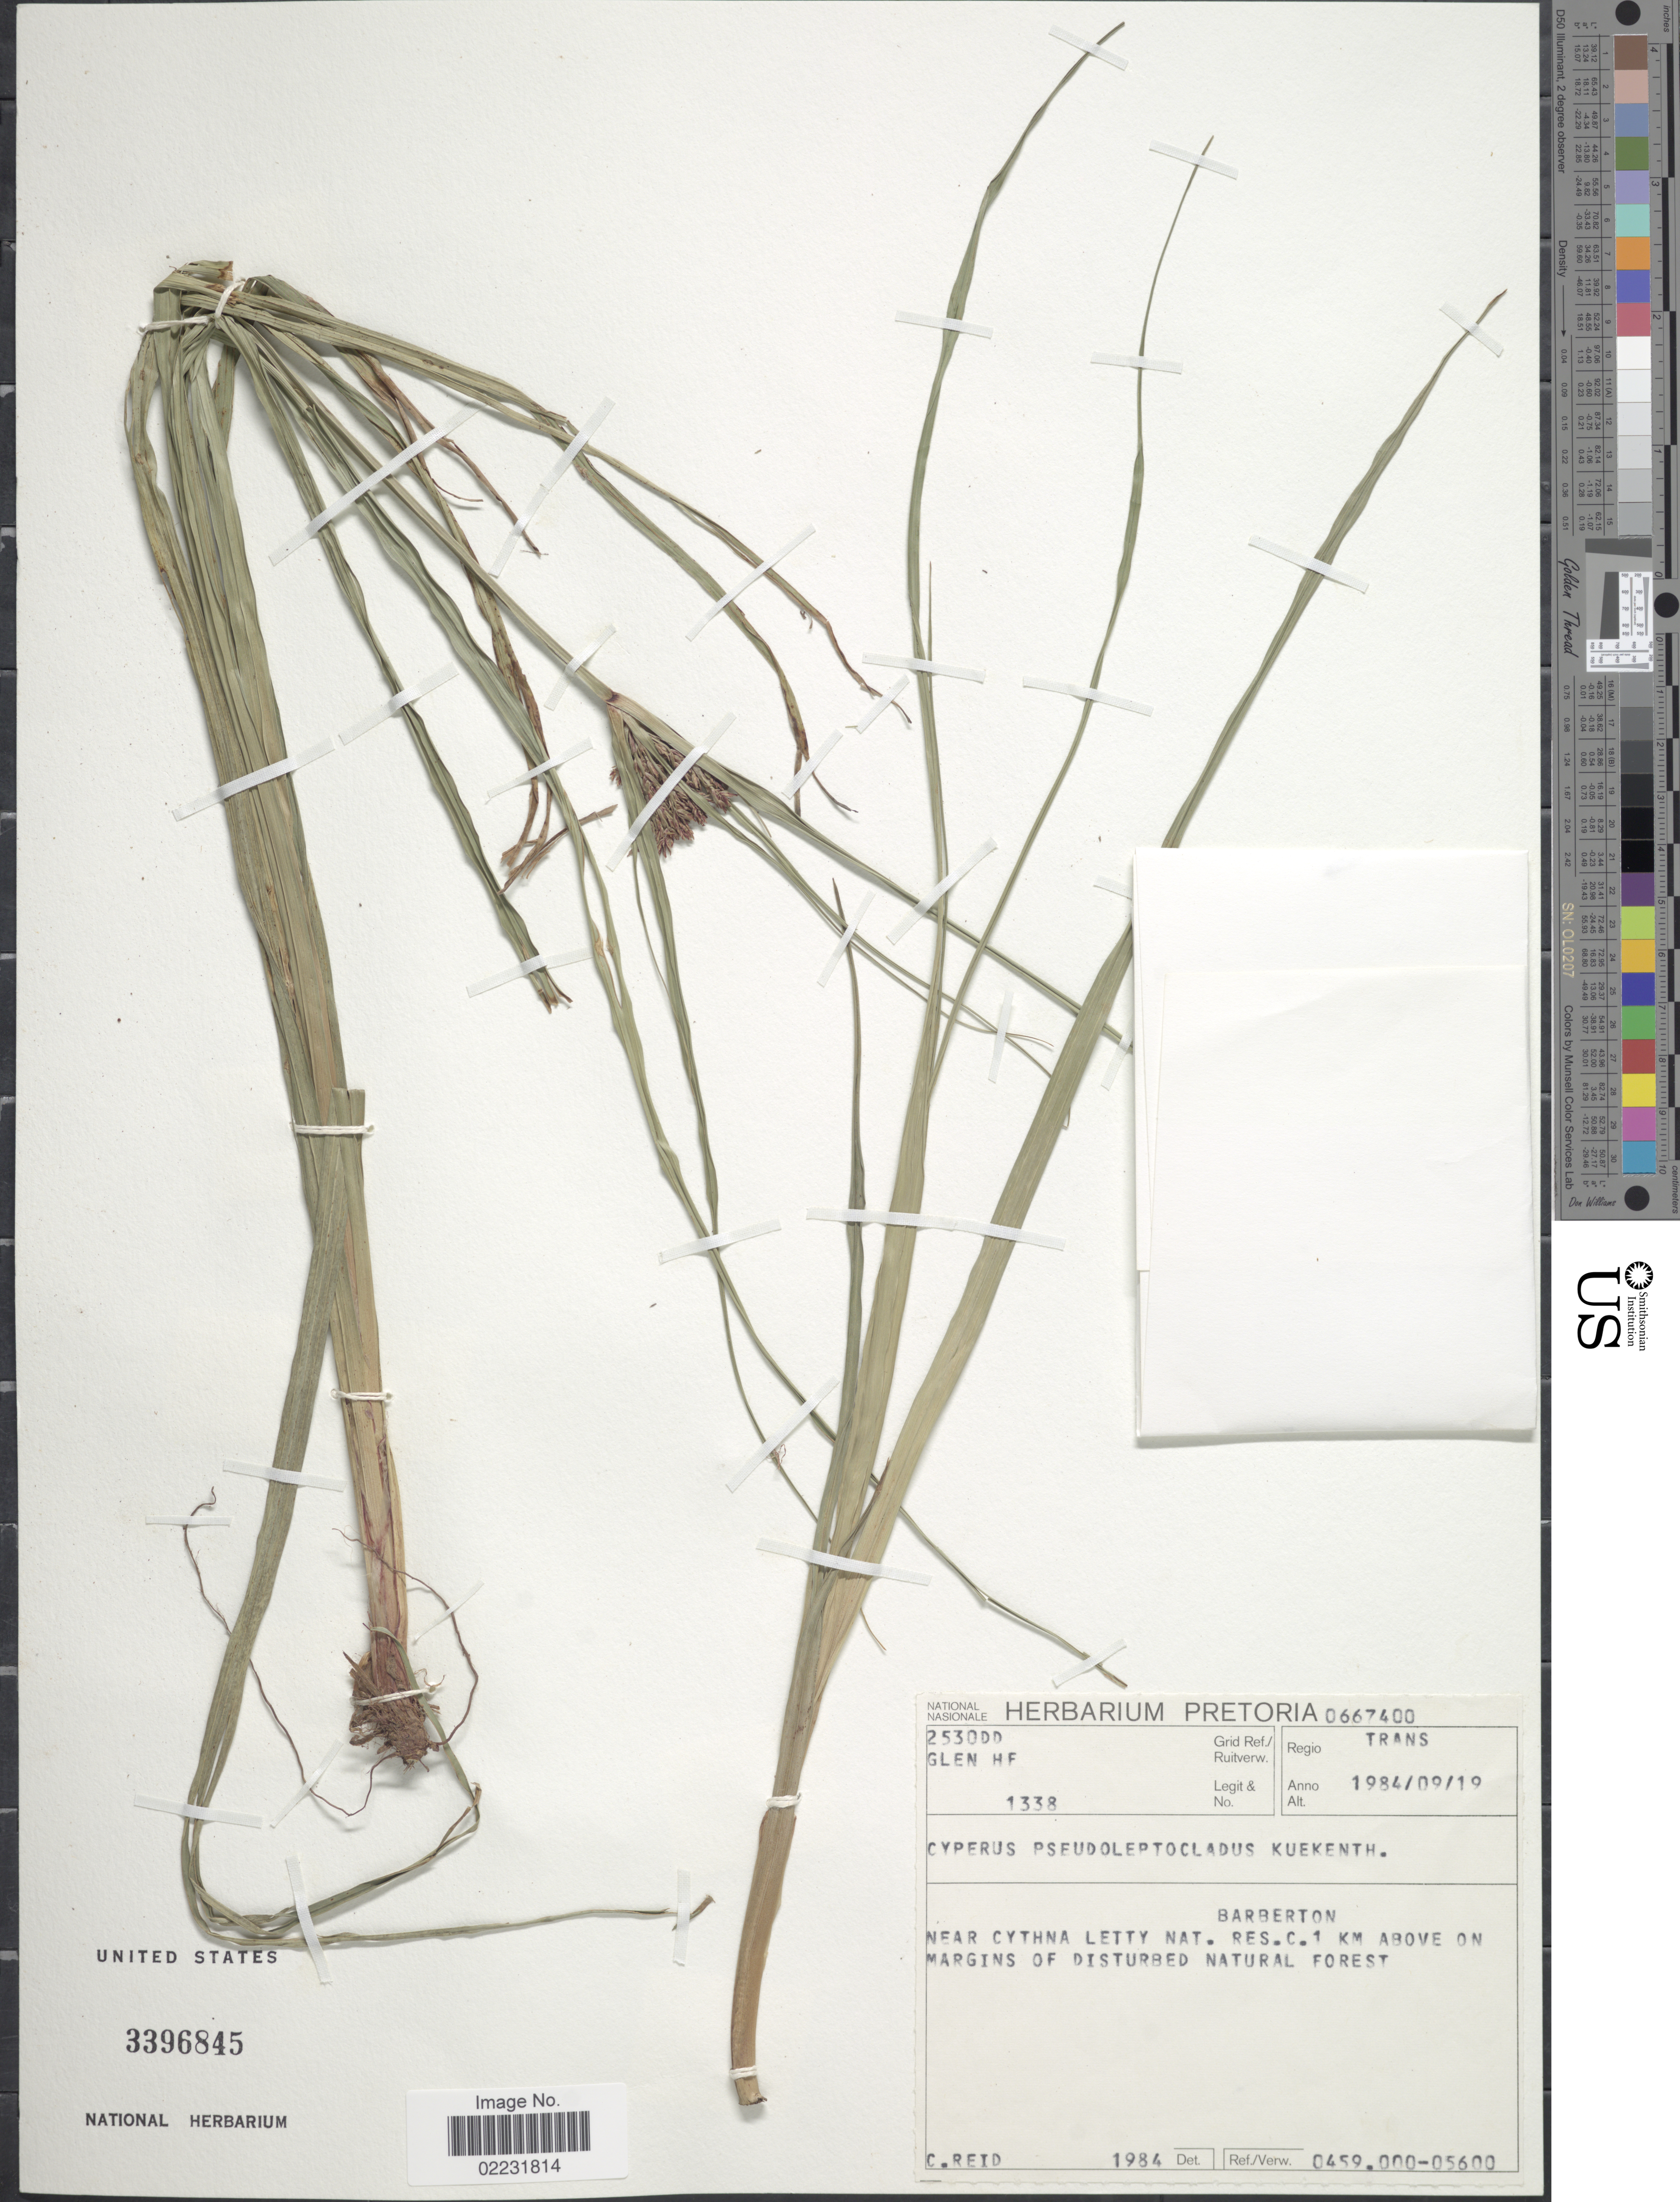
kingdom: Plantae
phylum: Tracheophyta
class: Liliopsida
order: Poales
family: Cyperaceae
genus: Cyperus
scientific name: Cyperus pseudoleptocladus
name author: Kük.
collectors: H. F. Glen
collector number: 1338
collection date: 1984-09-19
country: South Africa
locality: Regio Trans, Grid Ref./Ruitverw. 2530DD, Near Cynthna Letty Nat. Res. 1 km above on margins of Disturbed Natural Forest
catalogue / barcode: US 3396845